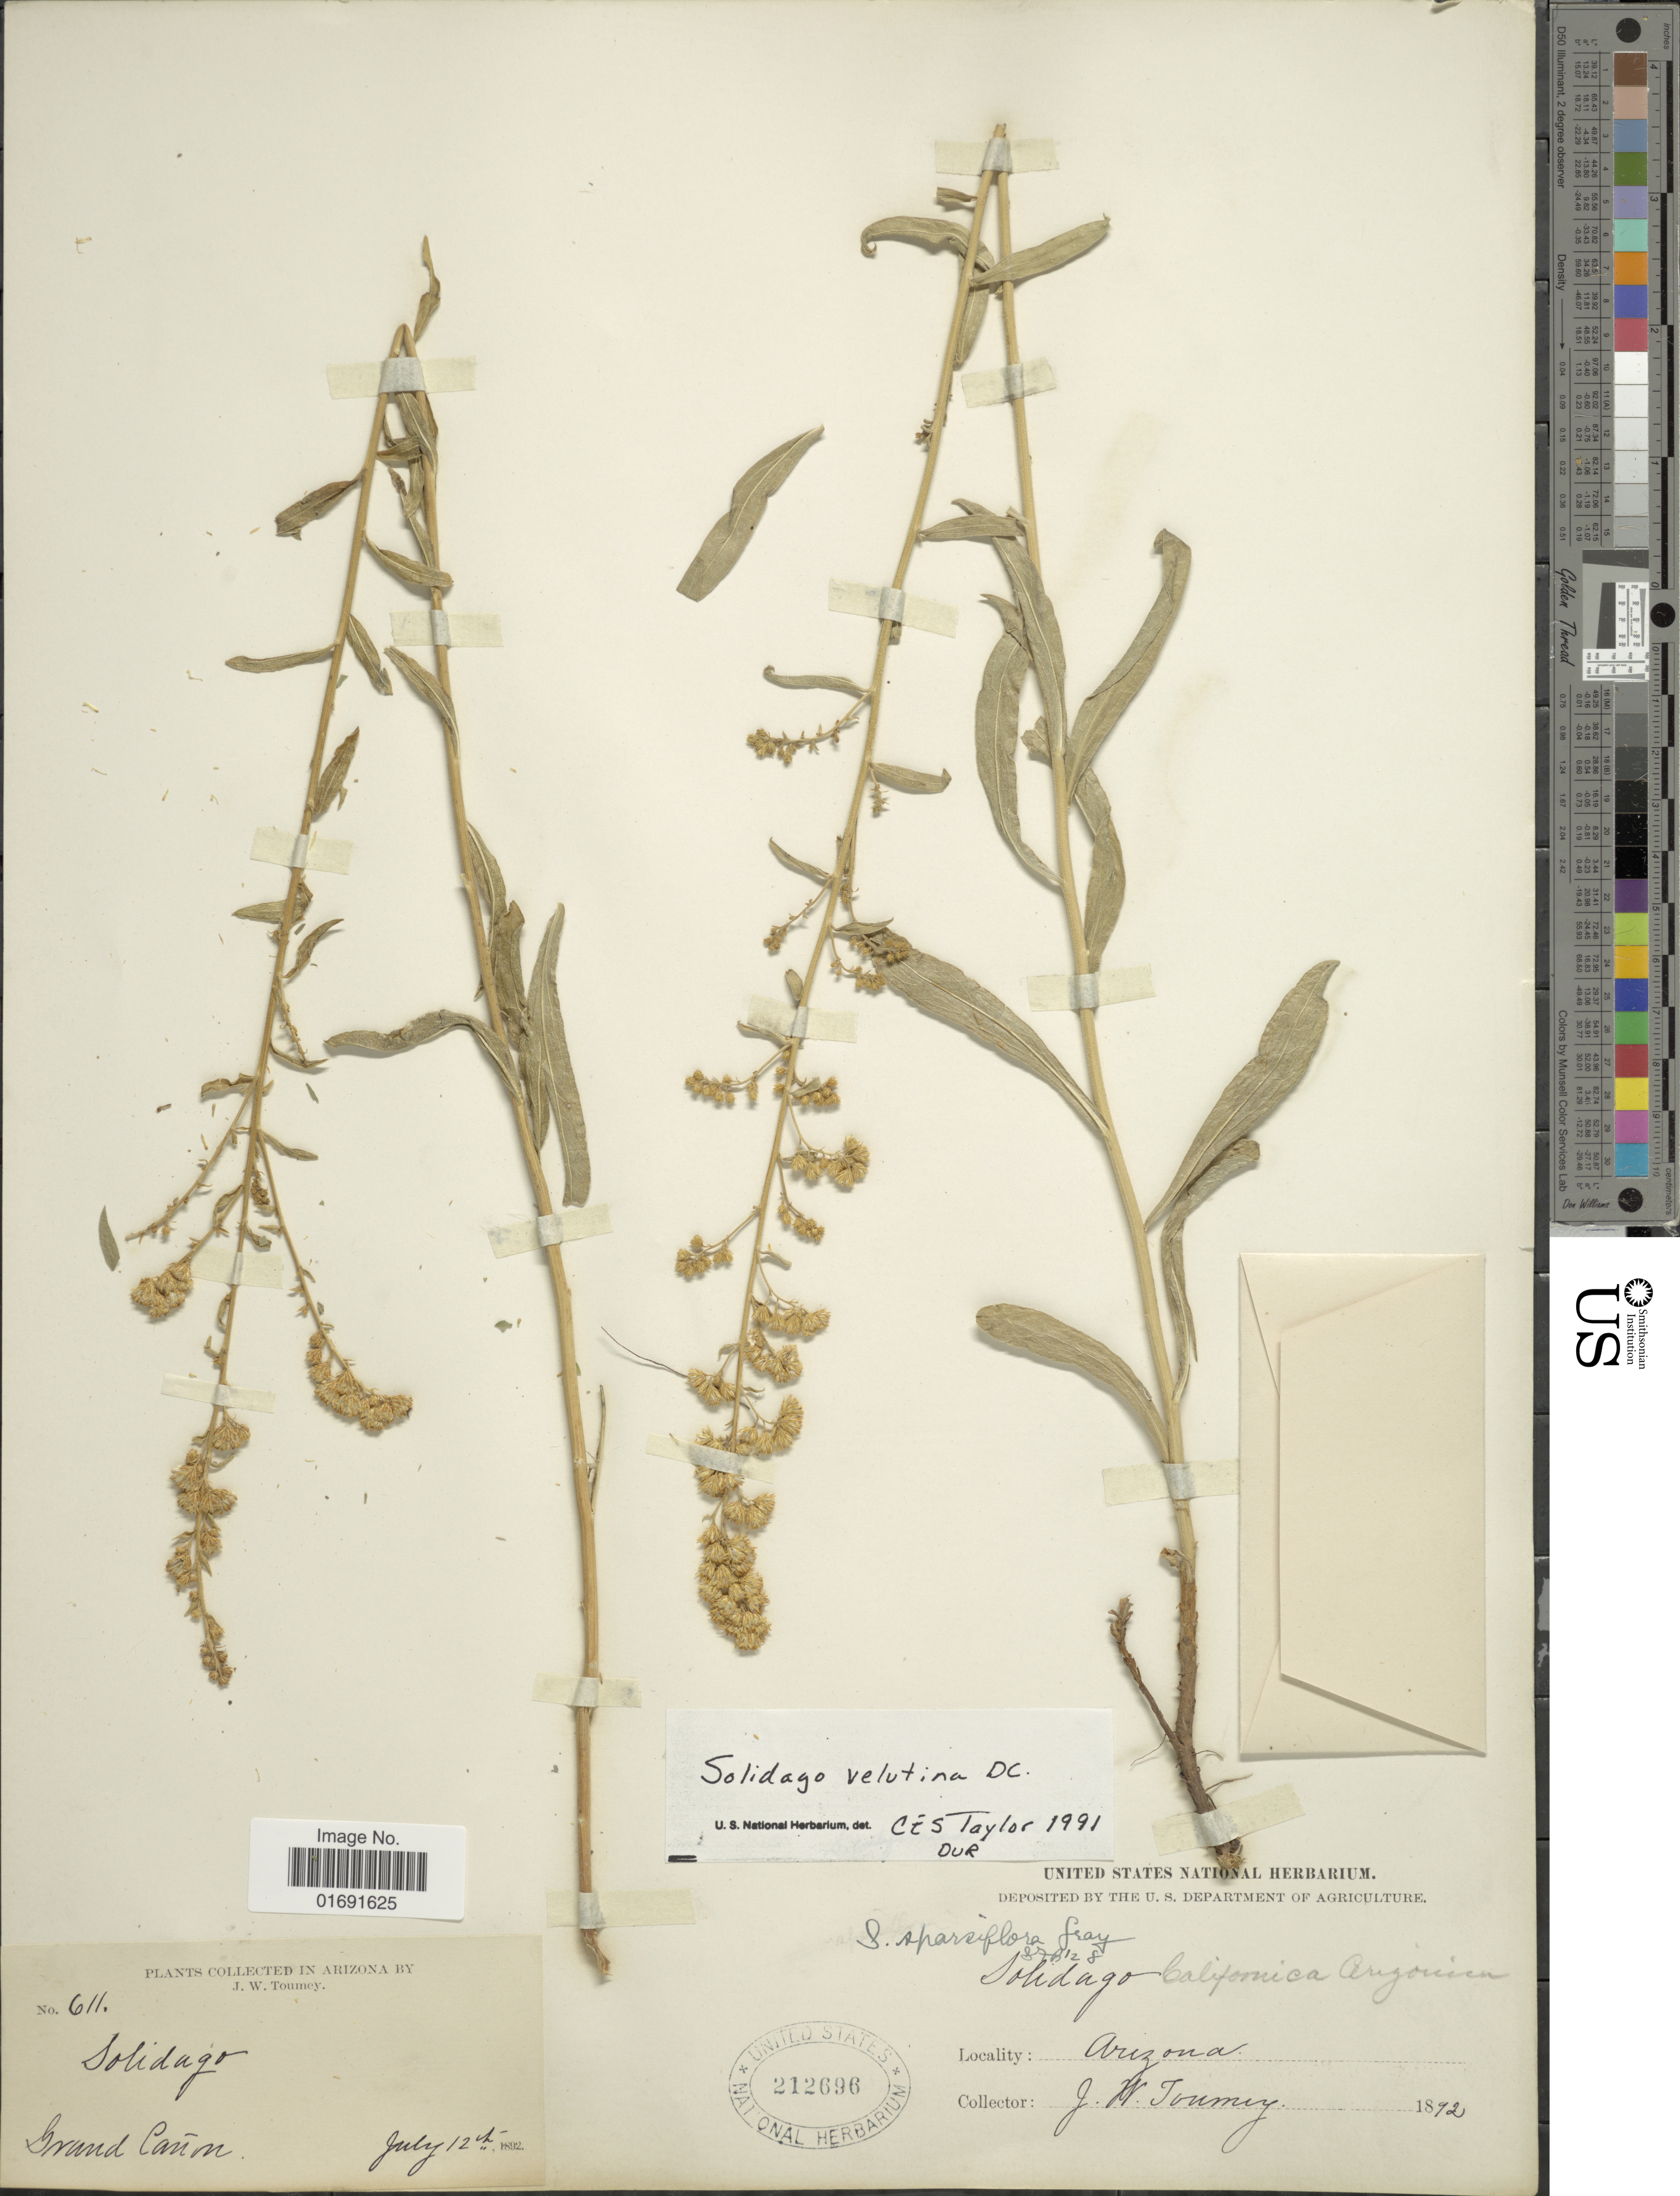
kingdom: Plantae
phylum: Tracheophyta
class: Magnoliopsida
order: Asterales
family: Asteraceae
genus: Solidago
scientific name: Solidago velutina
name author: DC.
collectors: J. W. Toumey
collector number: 611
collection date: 1892-07-12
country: United States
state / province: Arizona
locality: Grand Canon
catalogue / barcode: US 212696